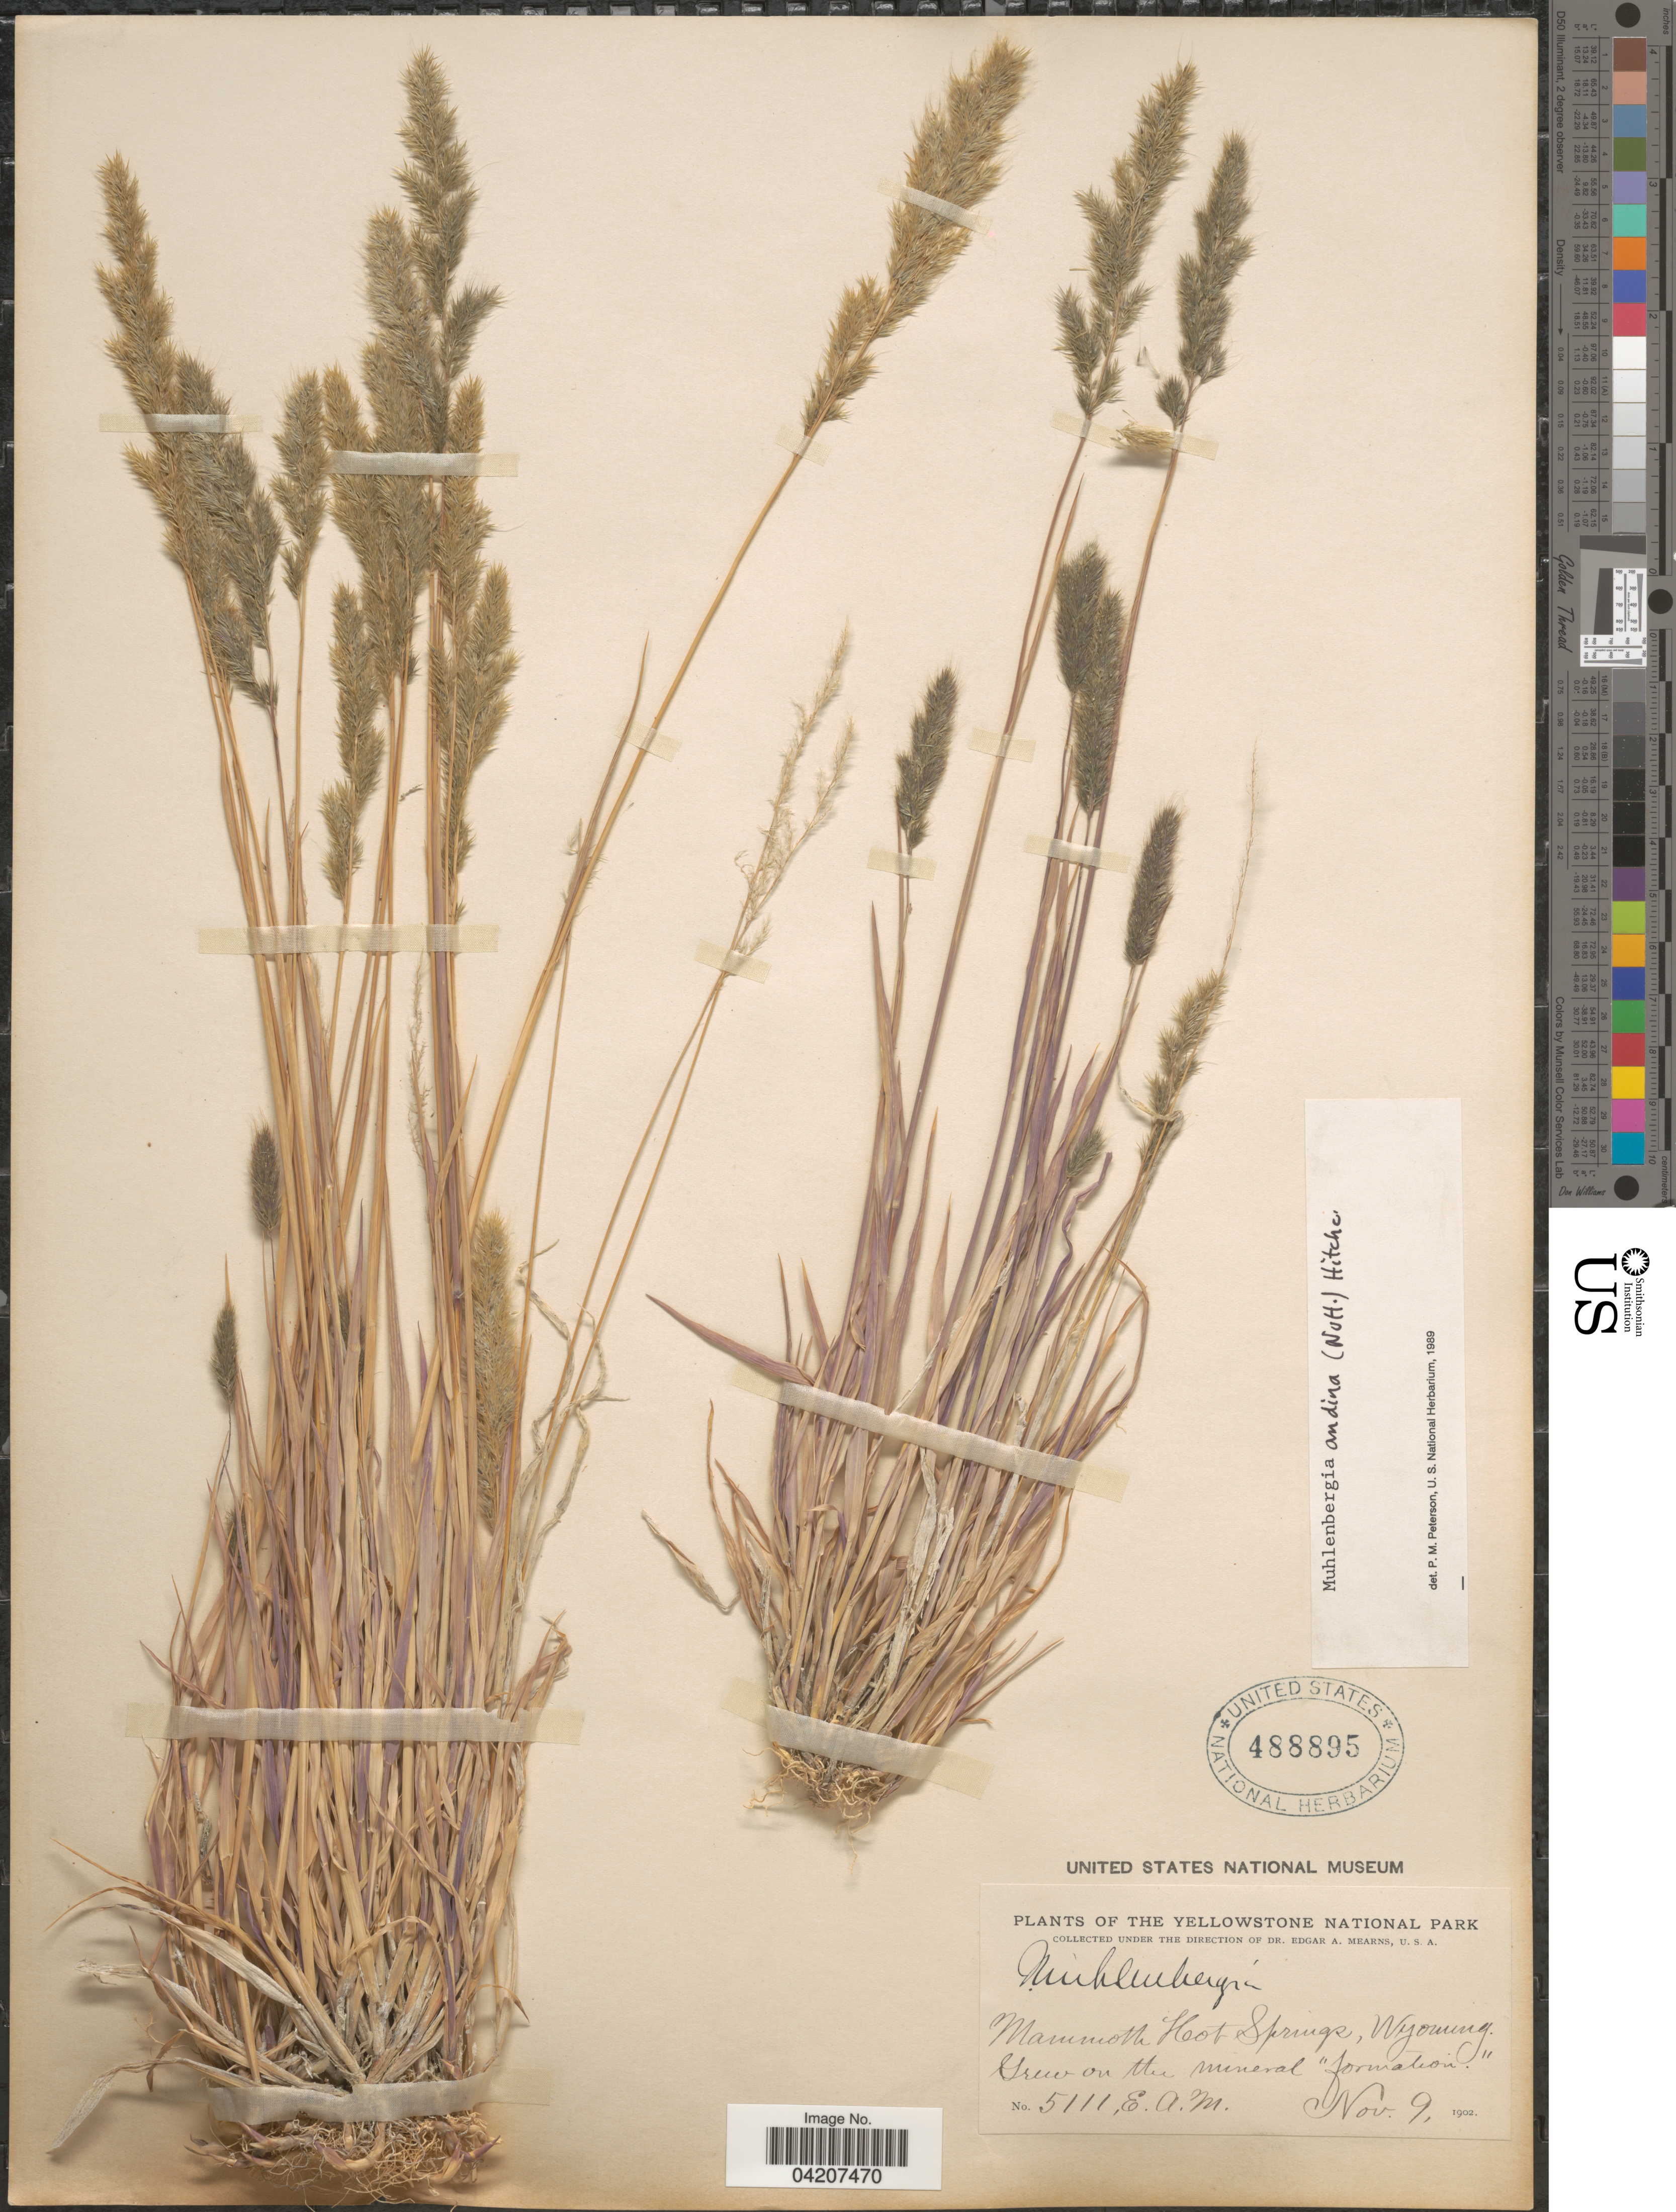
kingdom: Plantae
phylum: Tracheophyta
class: Liliopsida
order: Poales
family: Poaceae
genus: Muhlenbergia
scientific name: Muhlenbergia andina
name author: (Nutt.) Hitchc.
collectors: E. A. Mearns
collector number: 5111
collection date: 1902-11-09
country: United States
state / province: Wyoming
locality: The Yellowstone National Park. Mammoth Hot Springs.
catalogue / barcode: US 488895